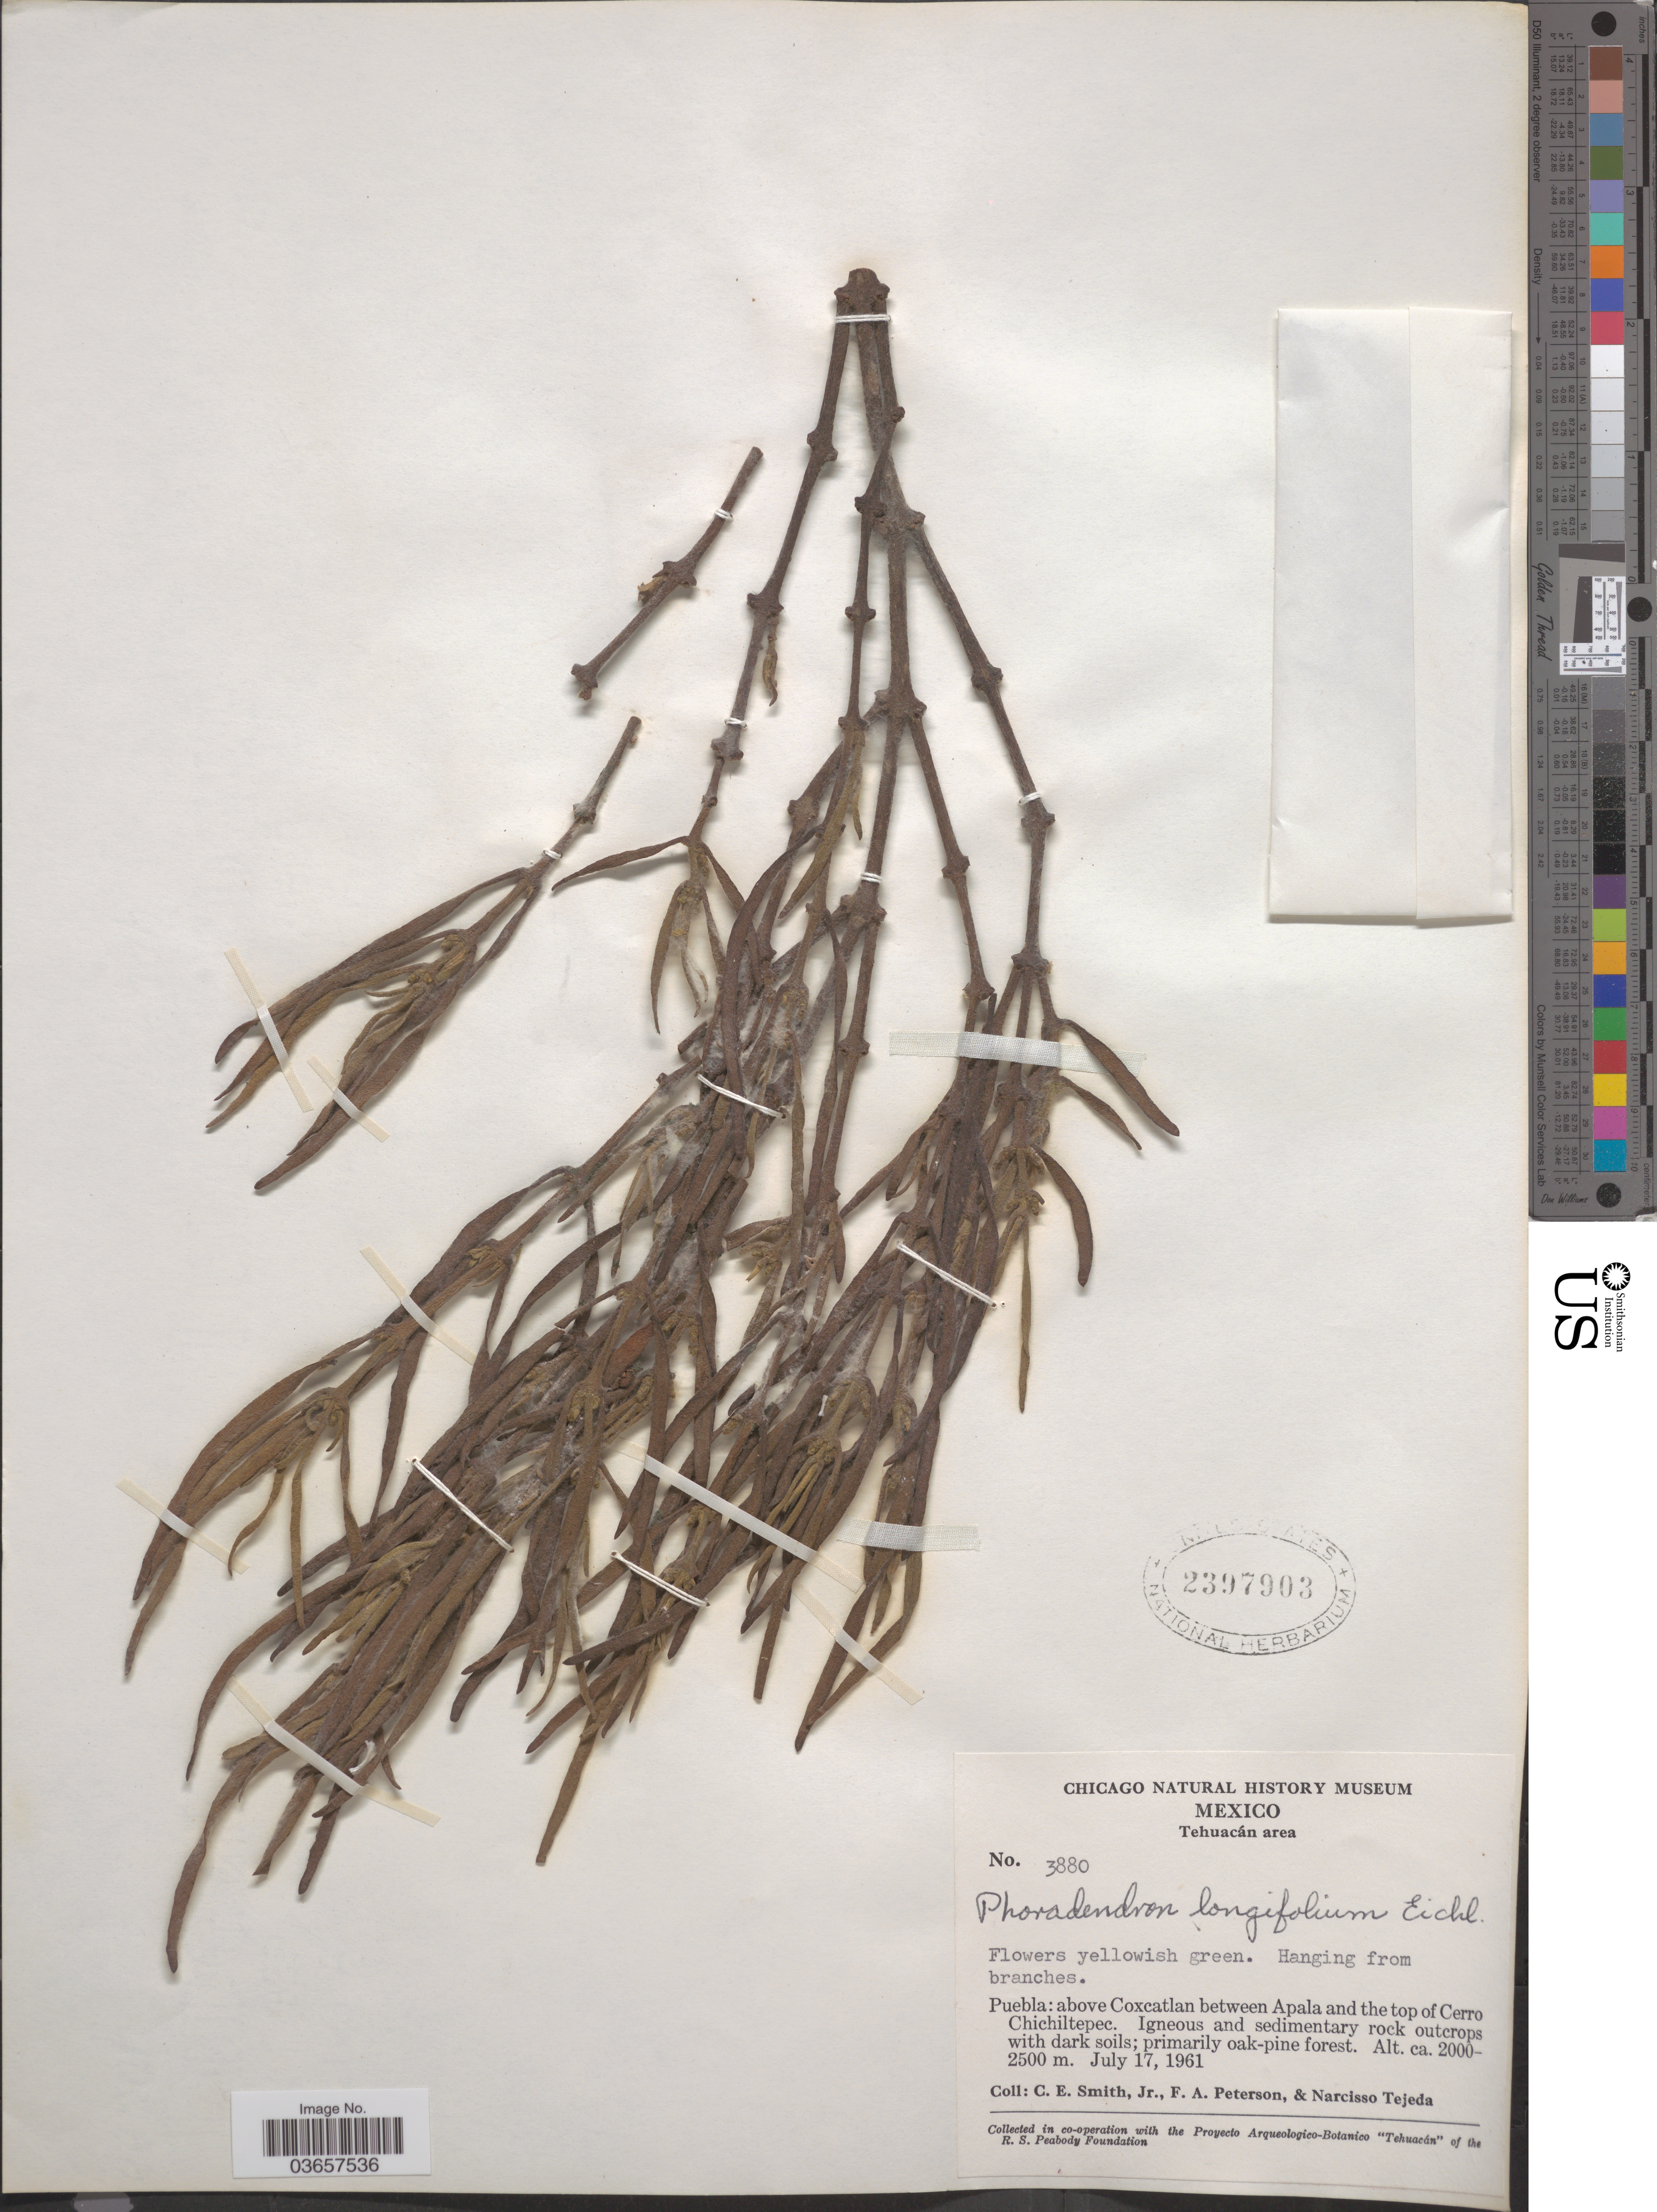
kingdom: Plantae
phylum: Tracheophyta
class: Magnoliopsida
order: Santalales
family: Viscaceae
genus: Phoradendron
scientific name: Phoradendron longifolium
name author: Eichler ex Trel.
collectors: C. E. Smith Jr., F. A. Peterson & N. Tejeda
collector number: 3880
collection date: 1961-07-17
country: Mexico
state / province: Puebla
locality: Tehuacán area. Above Coxcatlan between Apala and the top of Cerro Chichiltepec.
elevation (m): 2000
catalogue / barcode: US 2397903